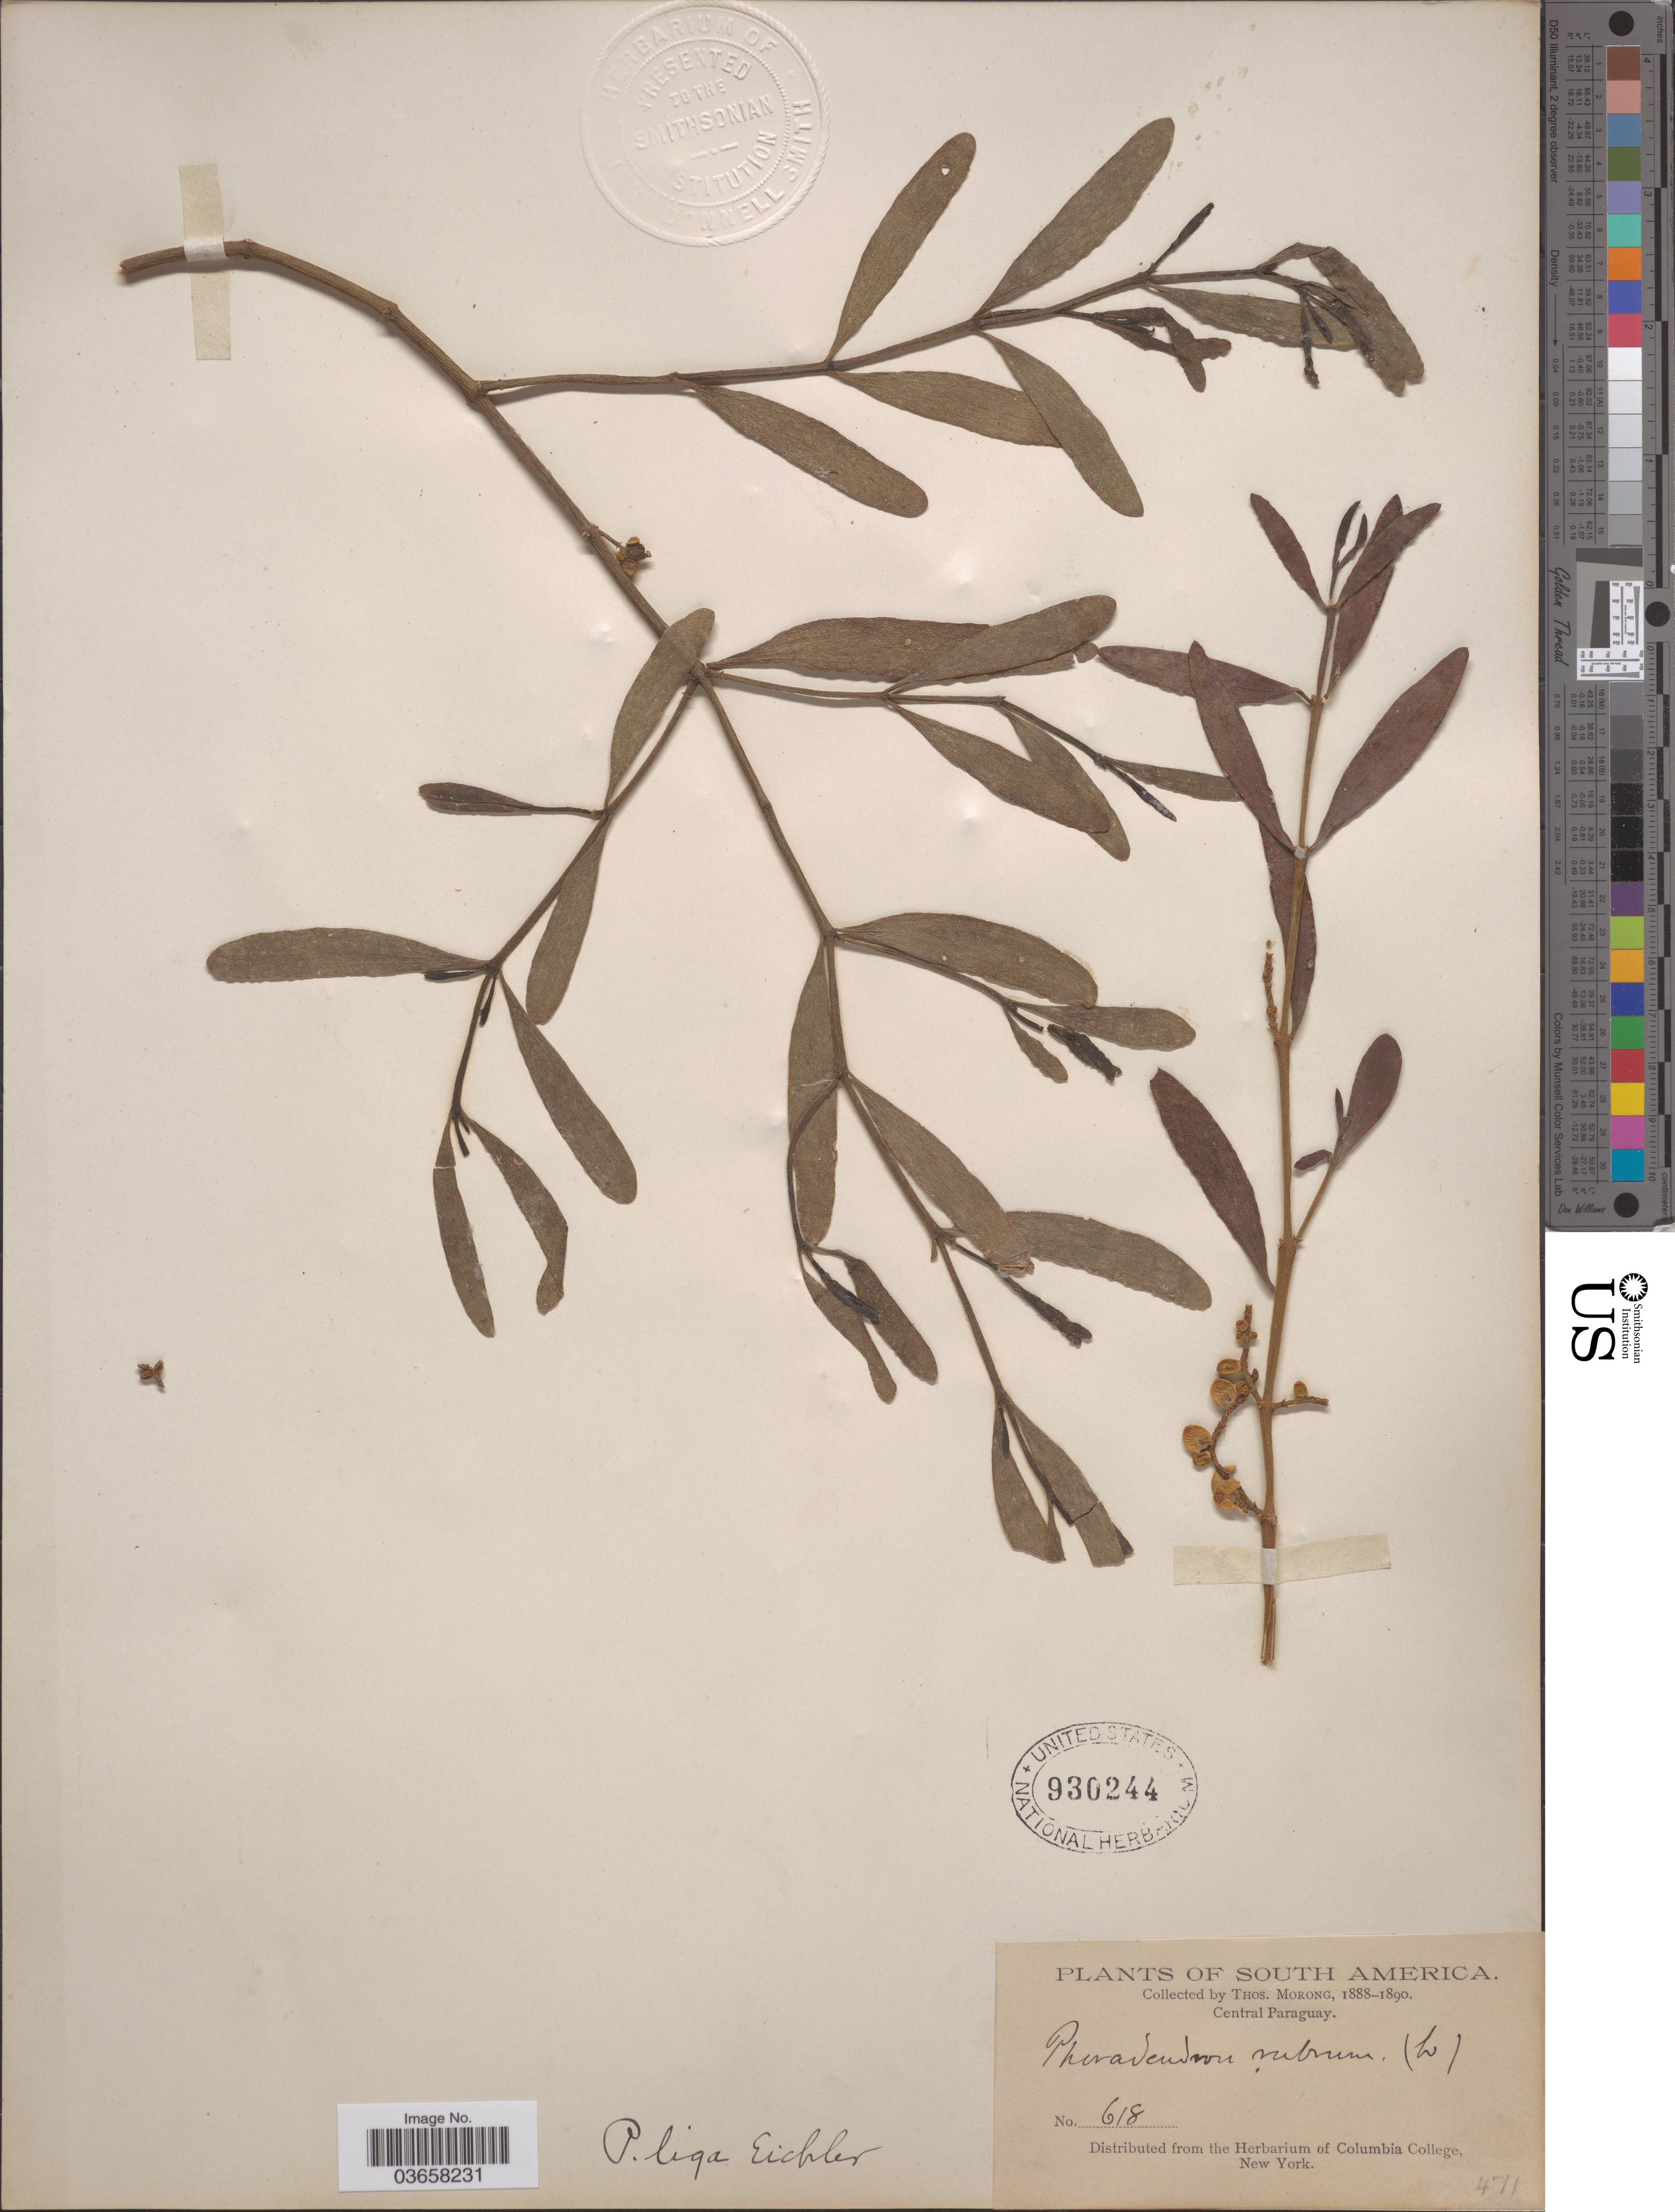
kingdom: Plantae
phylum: Tracheophyta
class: Magnoliopsida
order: Santalales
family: Viscaceae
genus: Phoradendron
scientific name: Phoradendron liga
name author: (Gillies ex Hook. & Arn.) Eichler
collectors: ex herb. T. Morong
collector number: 618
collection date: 1888/1890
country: Paraguay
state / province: Central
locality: Central Paraguay.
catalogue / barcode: US 930244